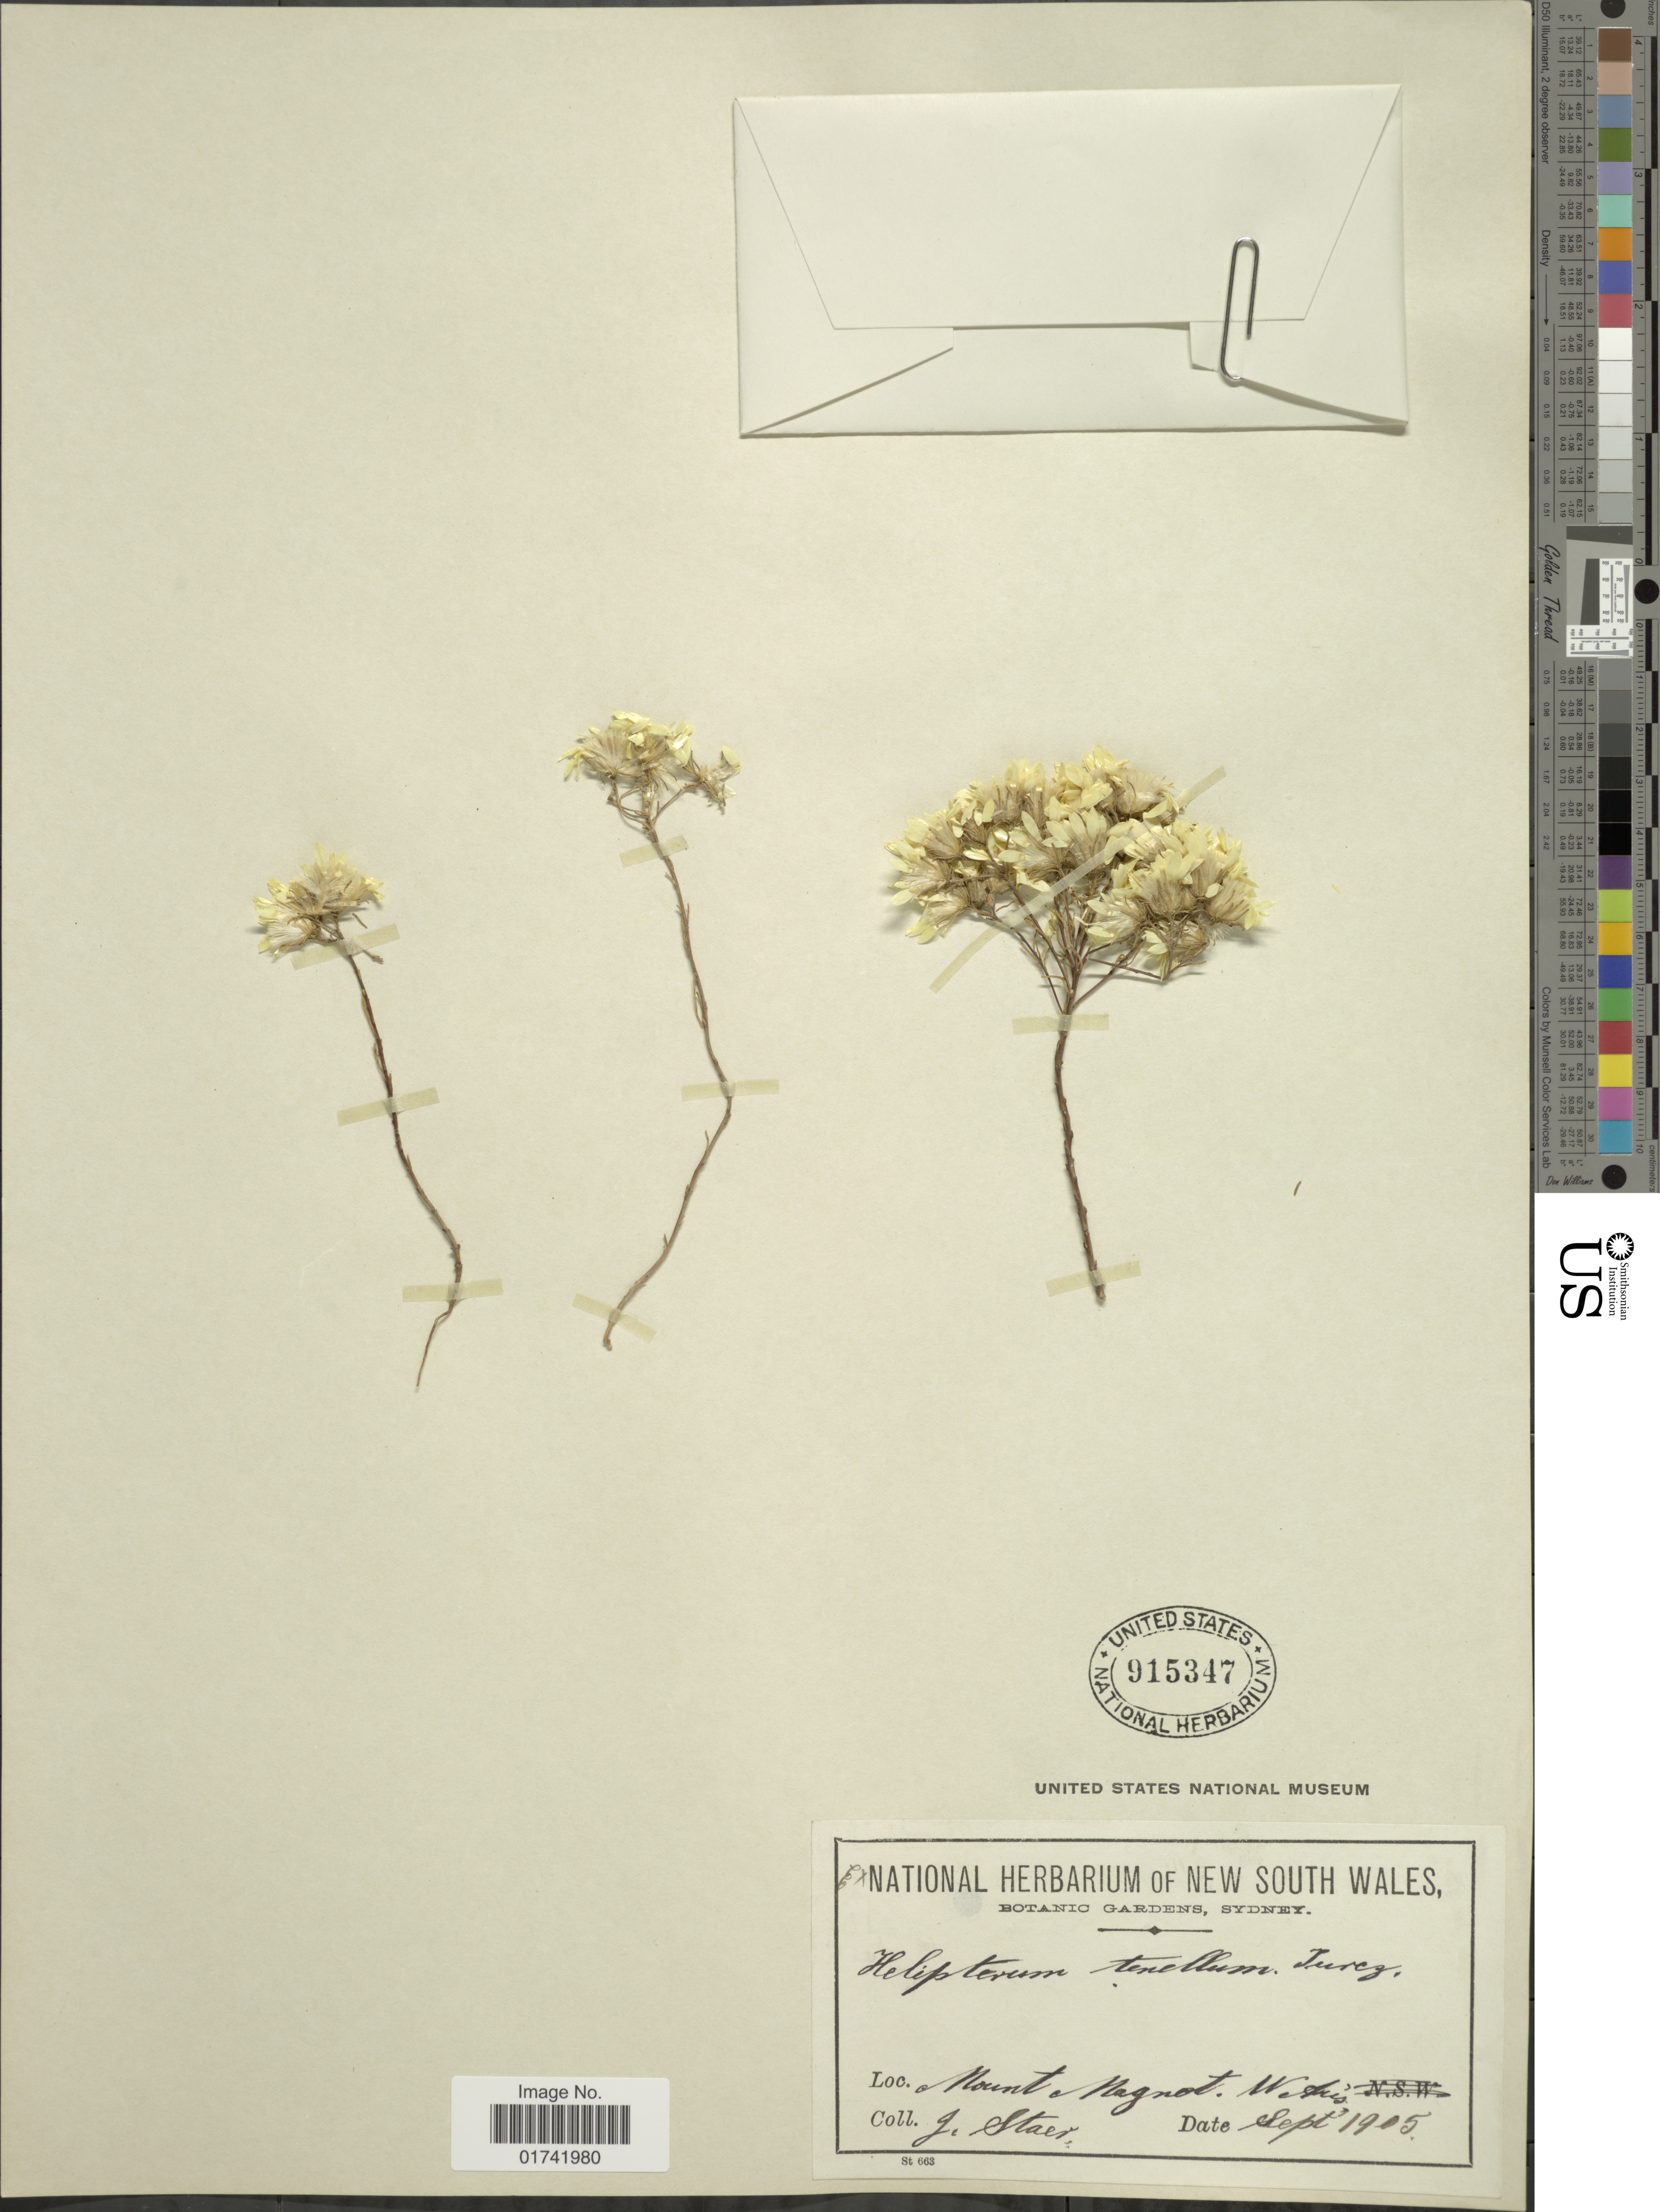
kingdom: Plantae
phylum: Tracheophyta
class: Magnoliopsida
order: Asterales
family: Asteraceae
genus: Erymophyllum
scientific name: Erymophyllum tenellum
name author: (Turcz.) Paul G. Wilson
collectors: J. Staer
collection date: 1905-09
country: Australia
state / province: Western Australia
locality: Mont Magnet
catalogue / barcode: US 915347